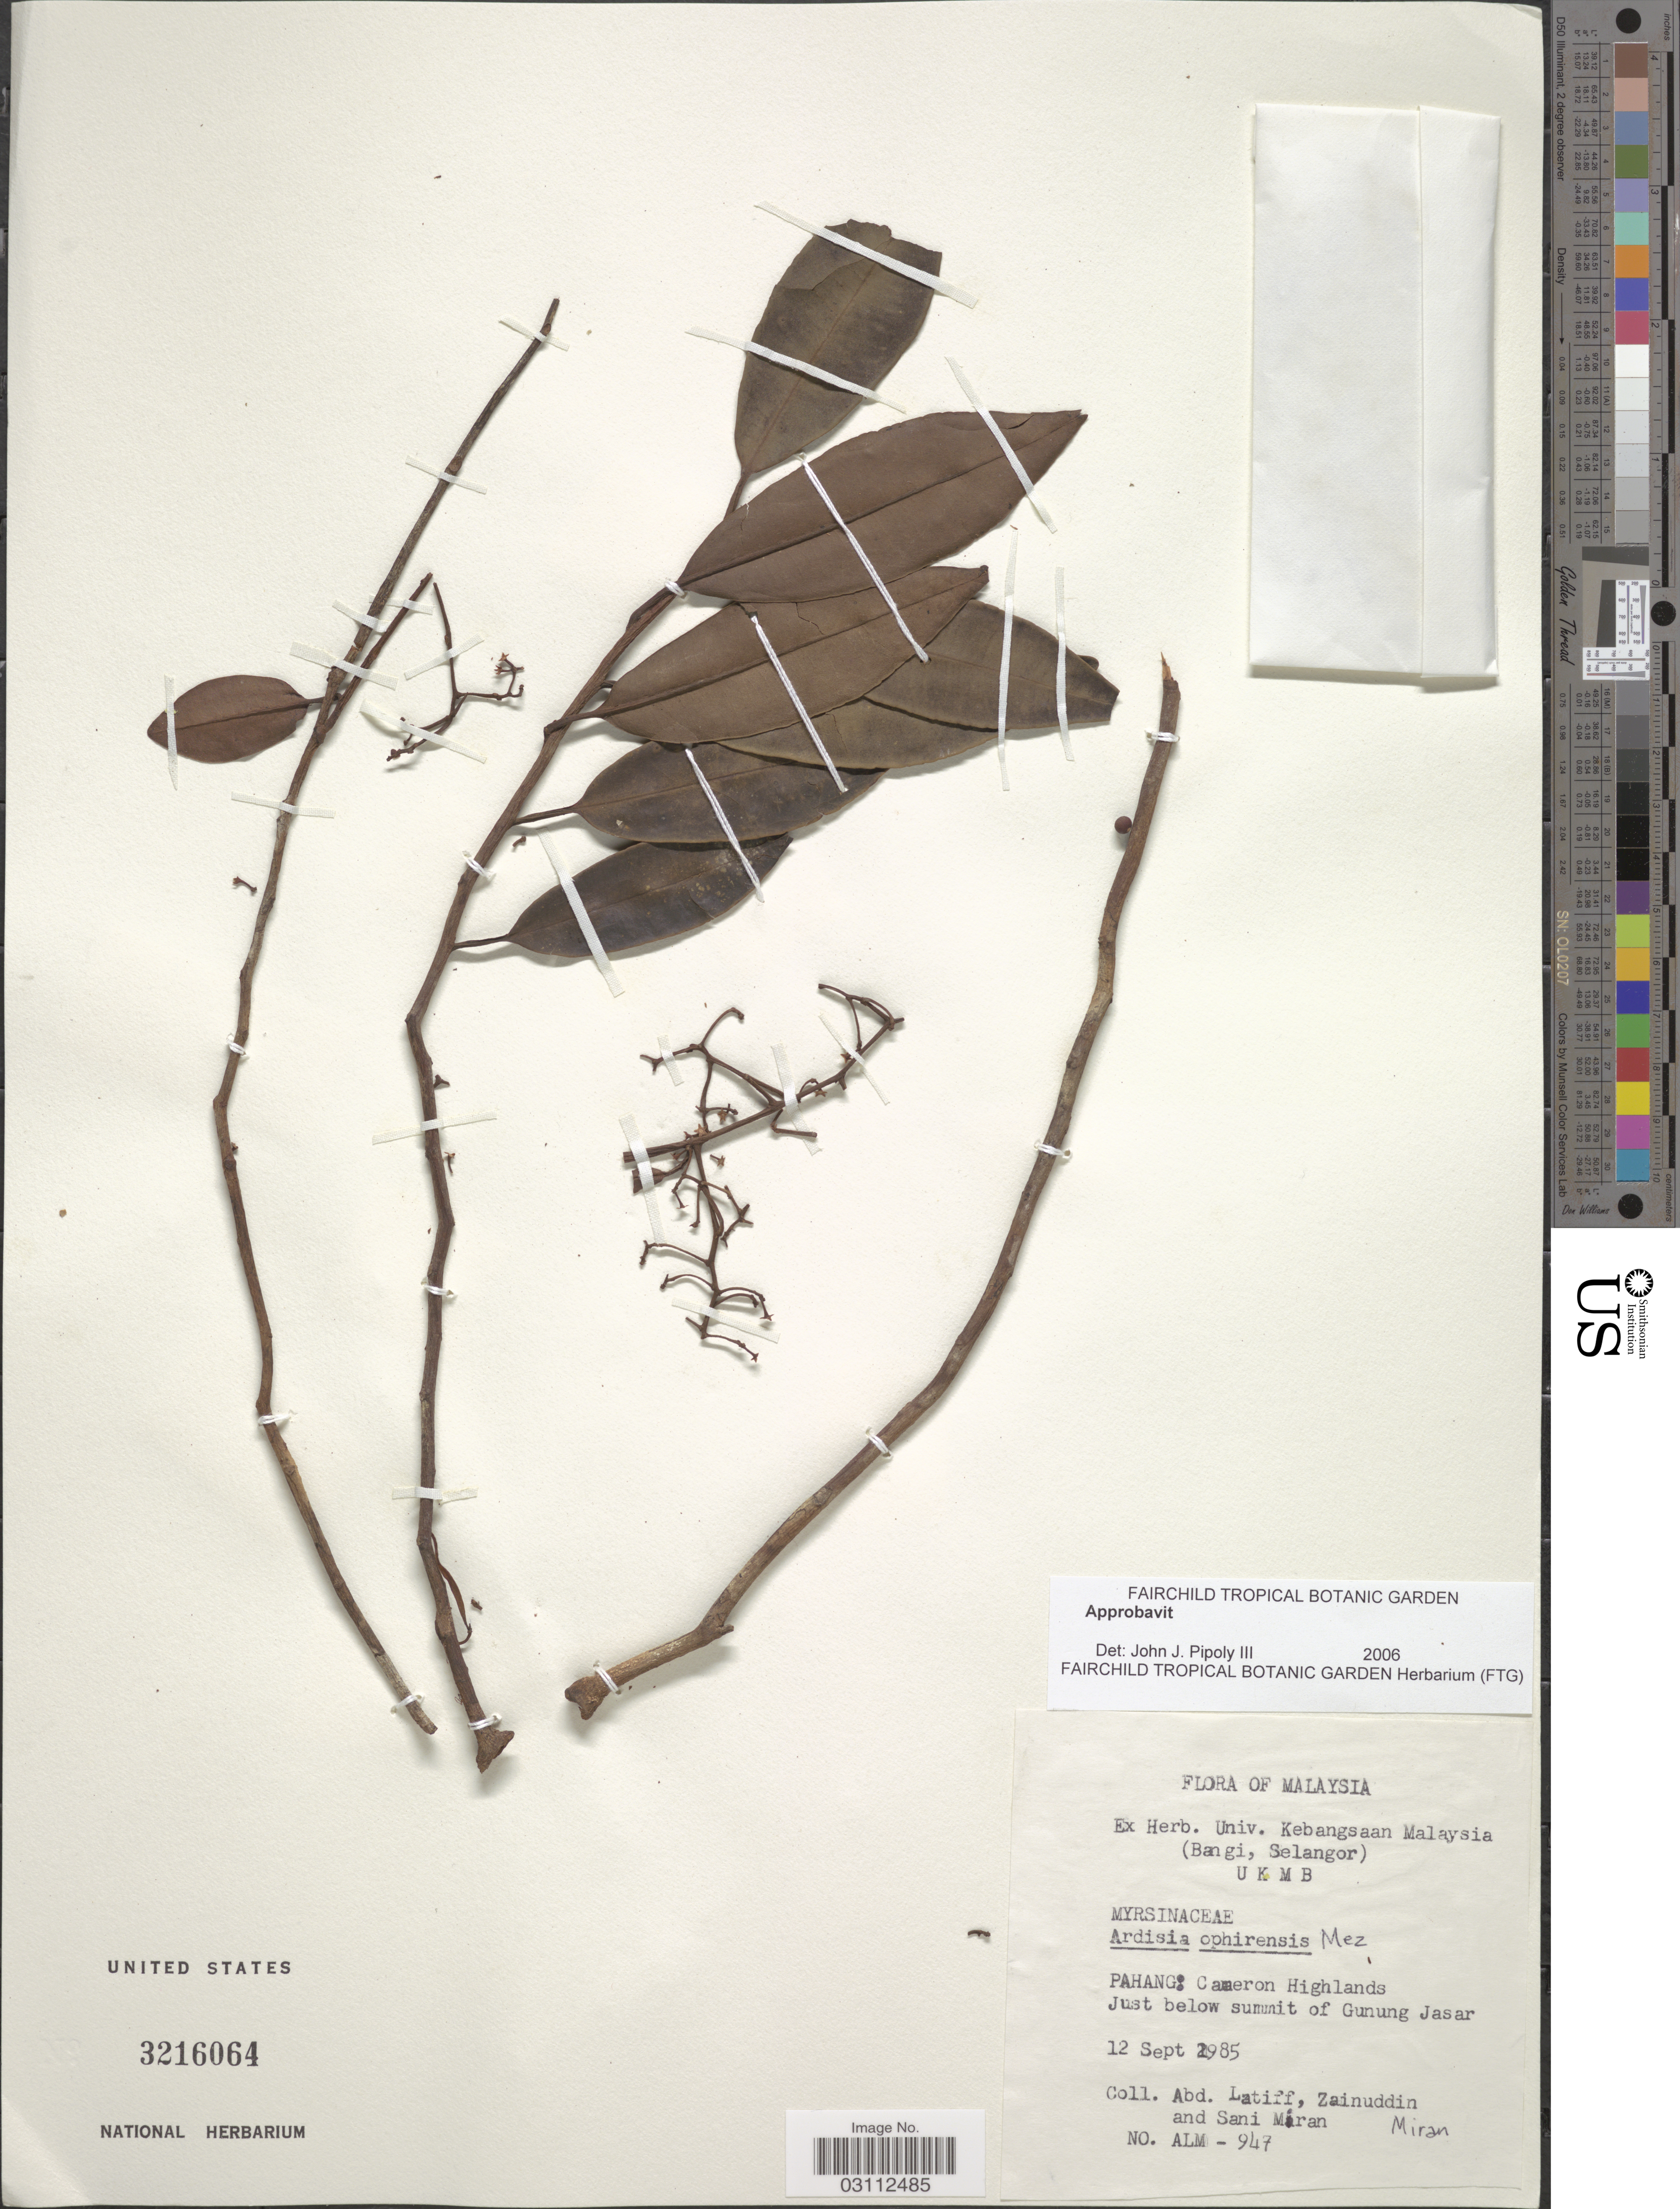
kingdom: Plantae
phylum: Tracheophyta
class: Magnoliopsida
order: Ericales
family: Primulaceae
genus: Ardisia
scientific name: Ardisia ophirensis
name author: (C.B. Clarke) Mez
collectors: A. Latiff, A. Zainuddin & S. Miran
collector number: ALM947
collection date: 1985-09-12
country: Malaysia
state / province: Pahang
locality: Pahang: Cameron Highlands. Just below summit of Gunung Jasar.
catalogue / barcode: US 3216064